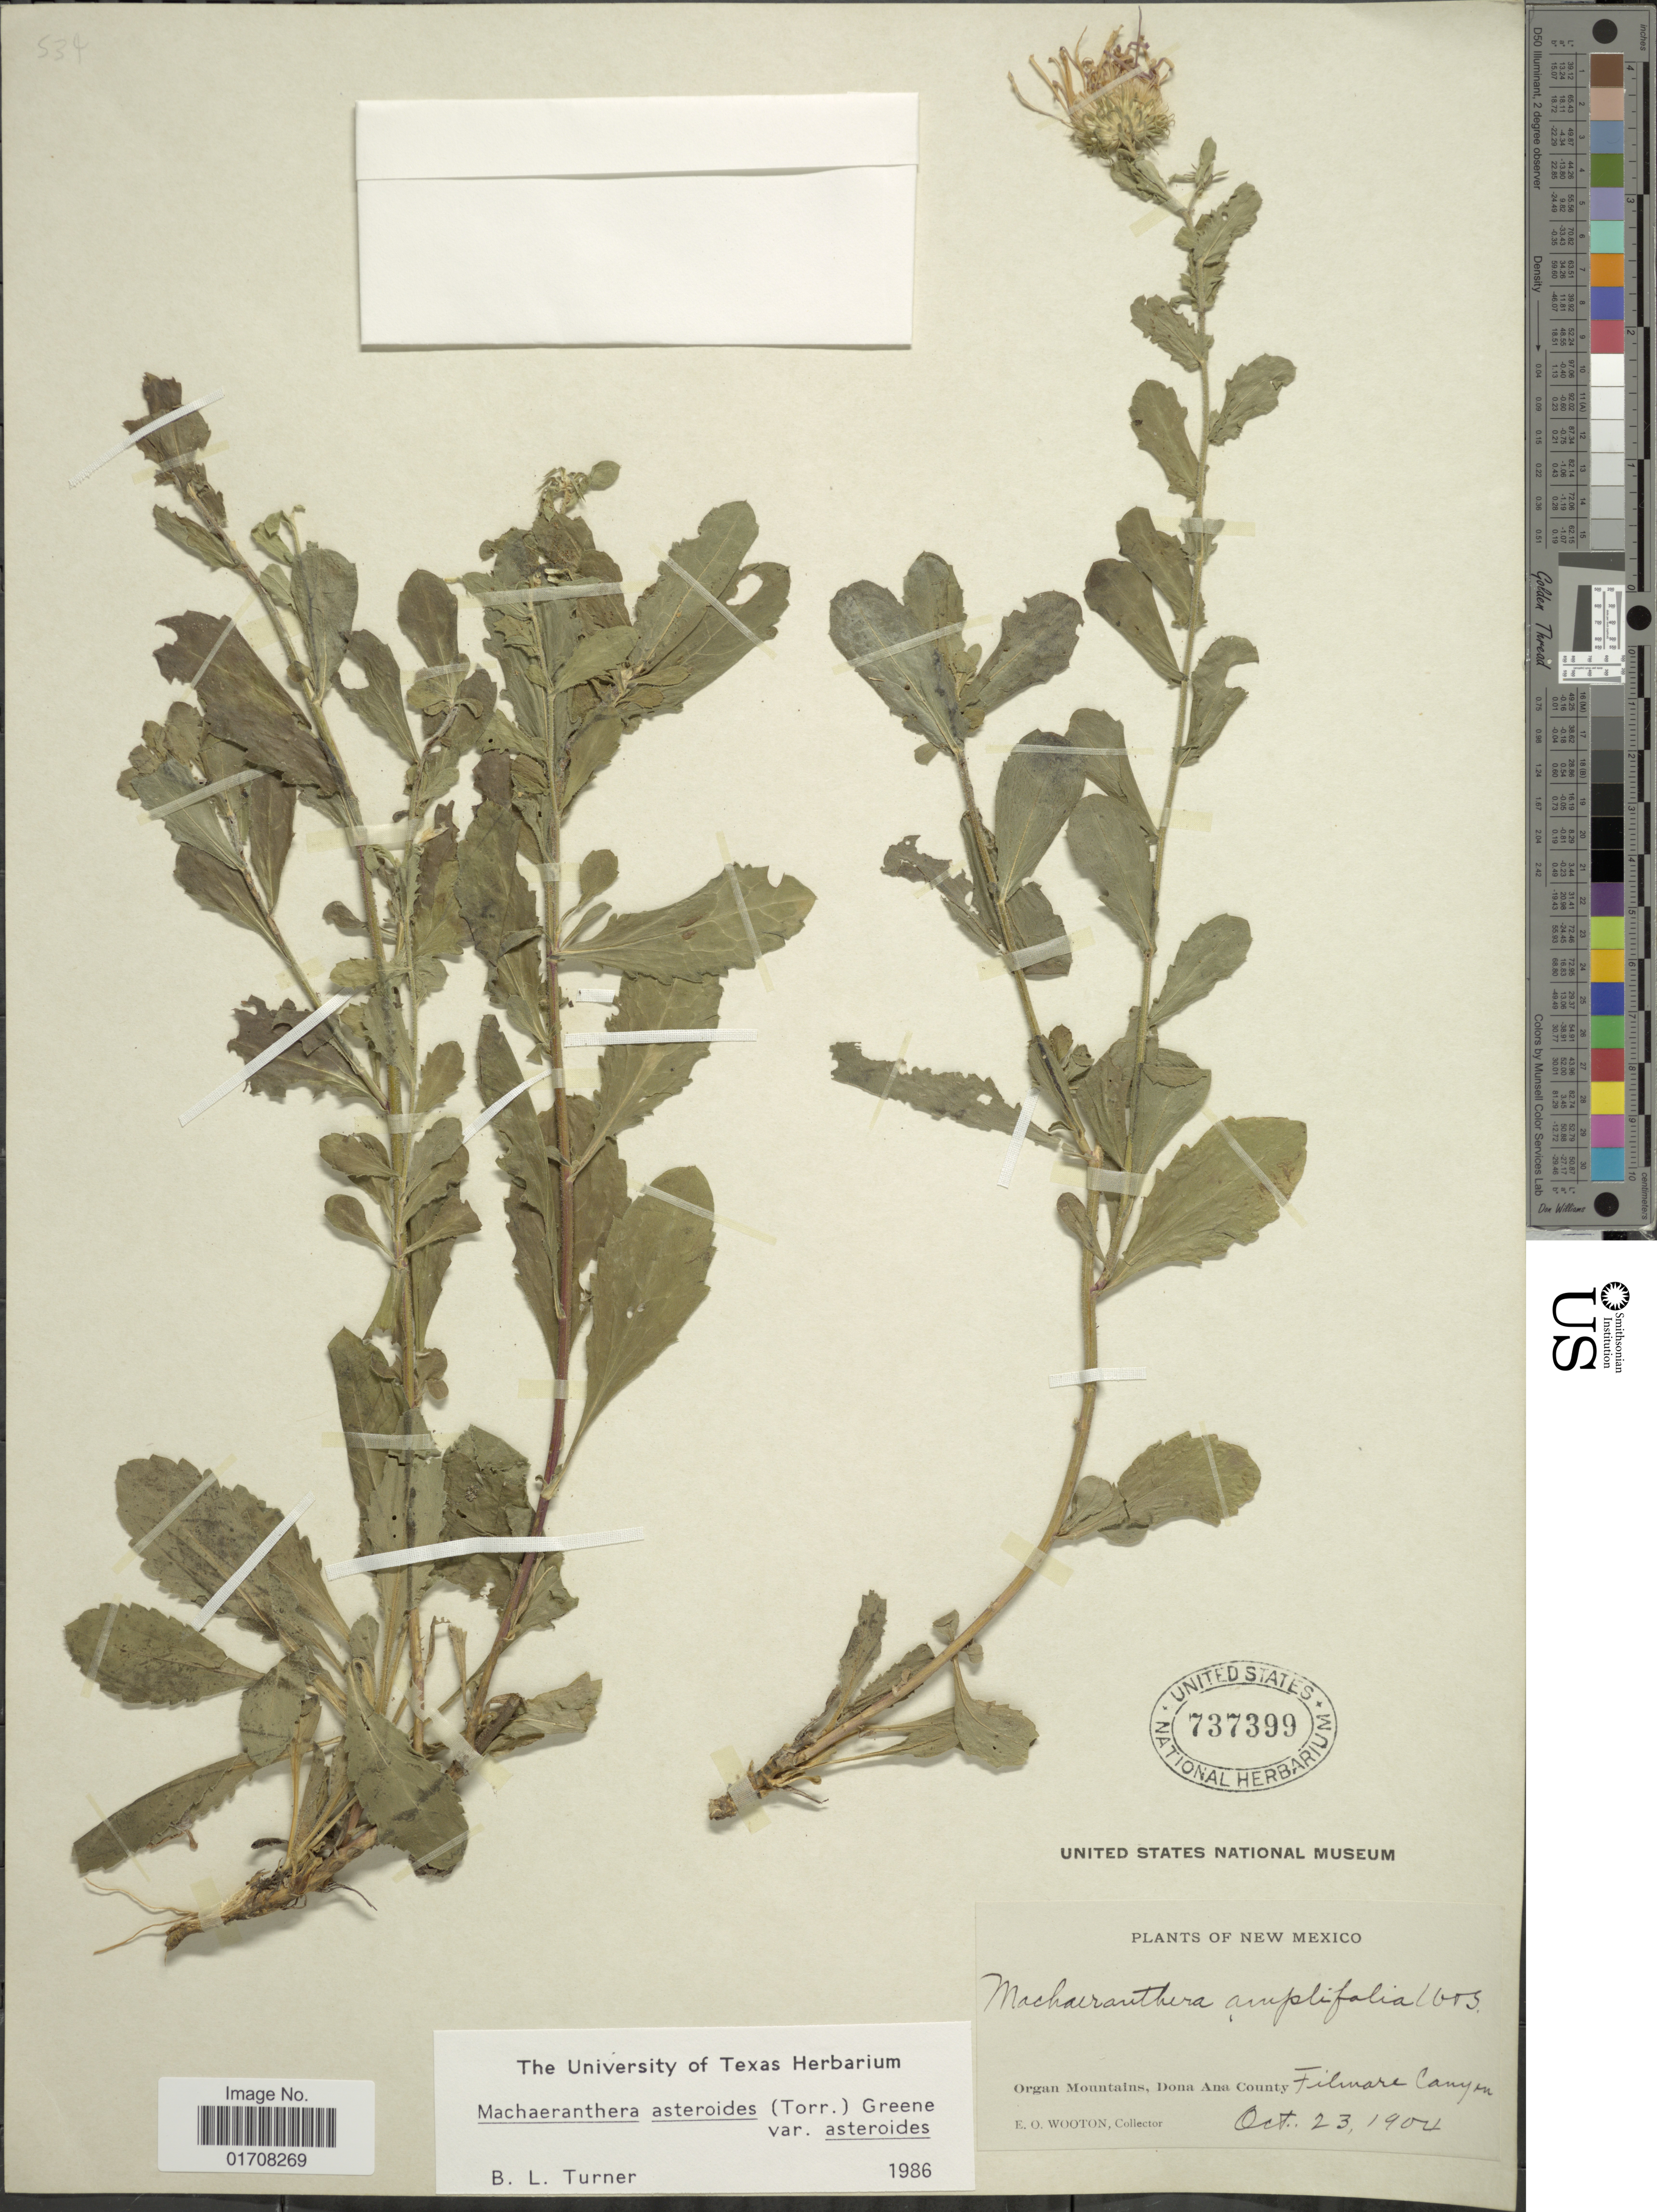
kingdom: Plantae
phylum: Tracheophyta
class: Magnoliopsida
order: Asterales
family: Asteraceae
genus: Machaeranthera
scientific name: Machaeranthera asteroides var. asteroides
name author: (Torr.) Greene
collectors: E. O. Wooton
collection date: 1904-10-23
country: United States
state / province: New Mexico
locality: Oran Mountains, Dona Ana County, Filmare Canyon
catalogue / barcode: US 737399